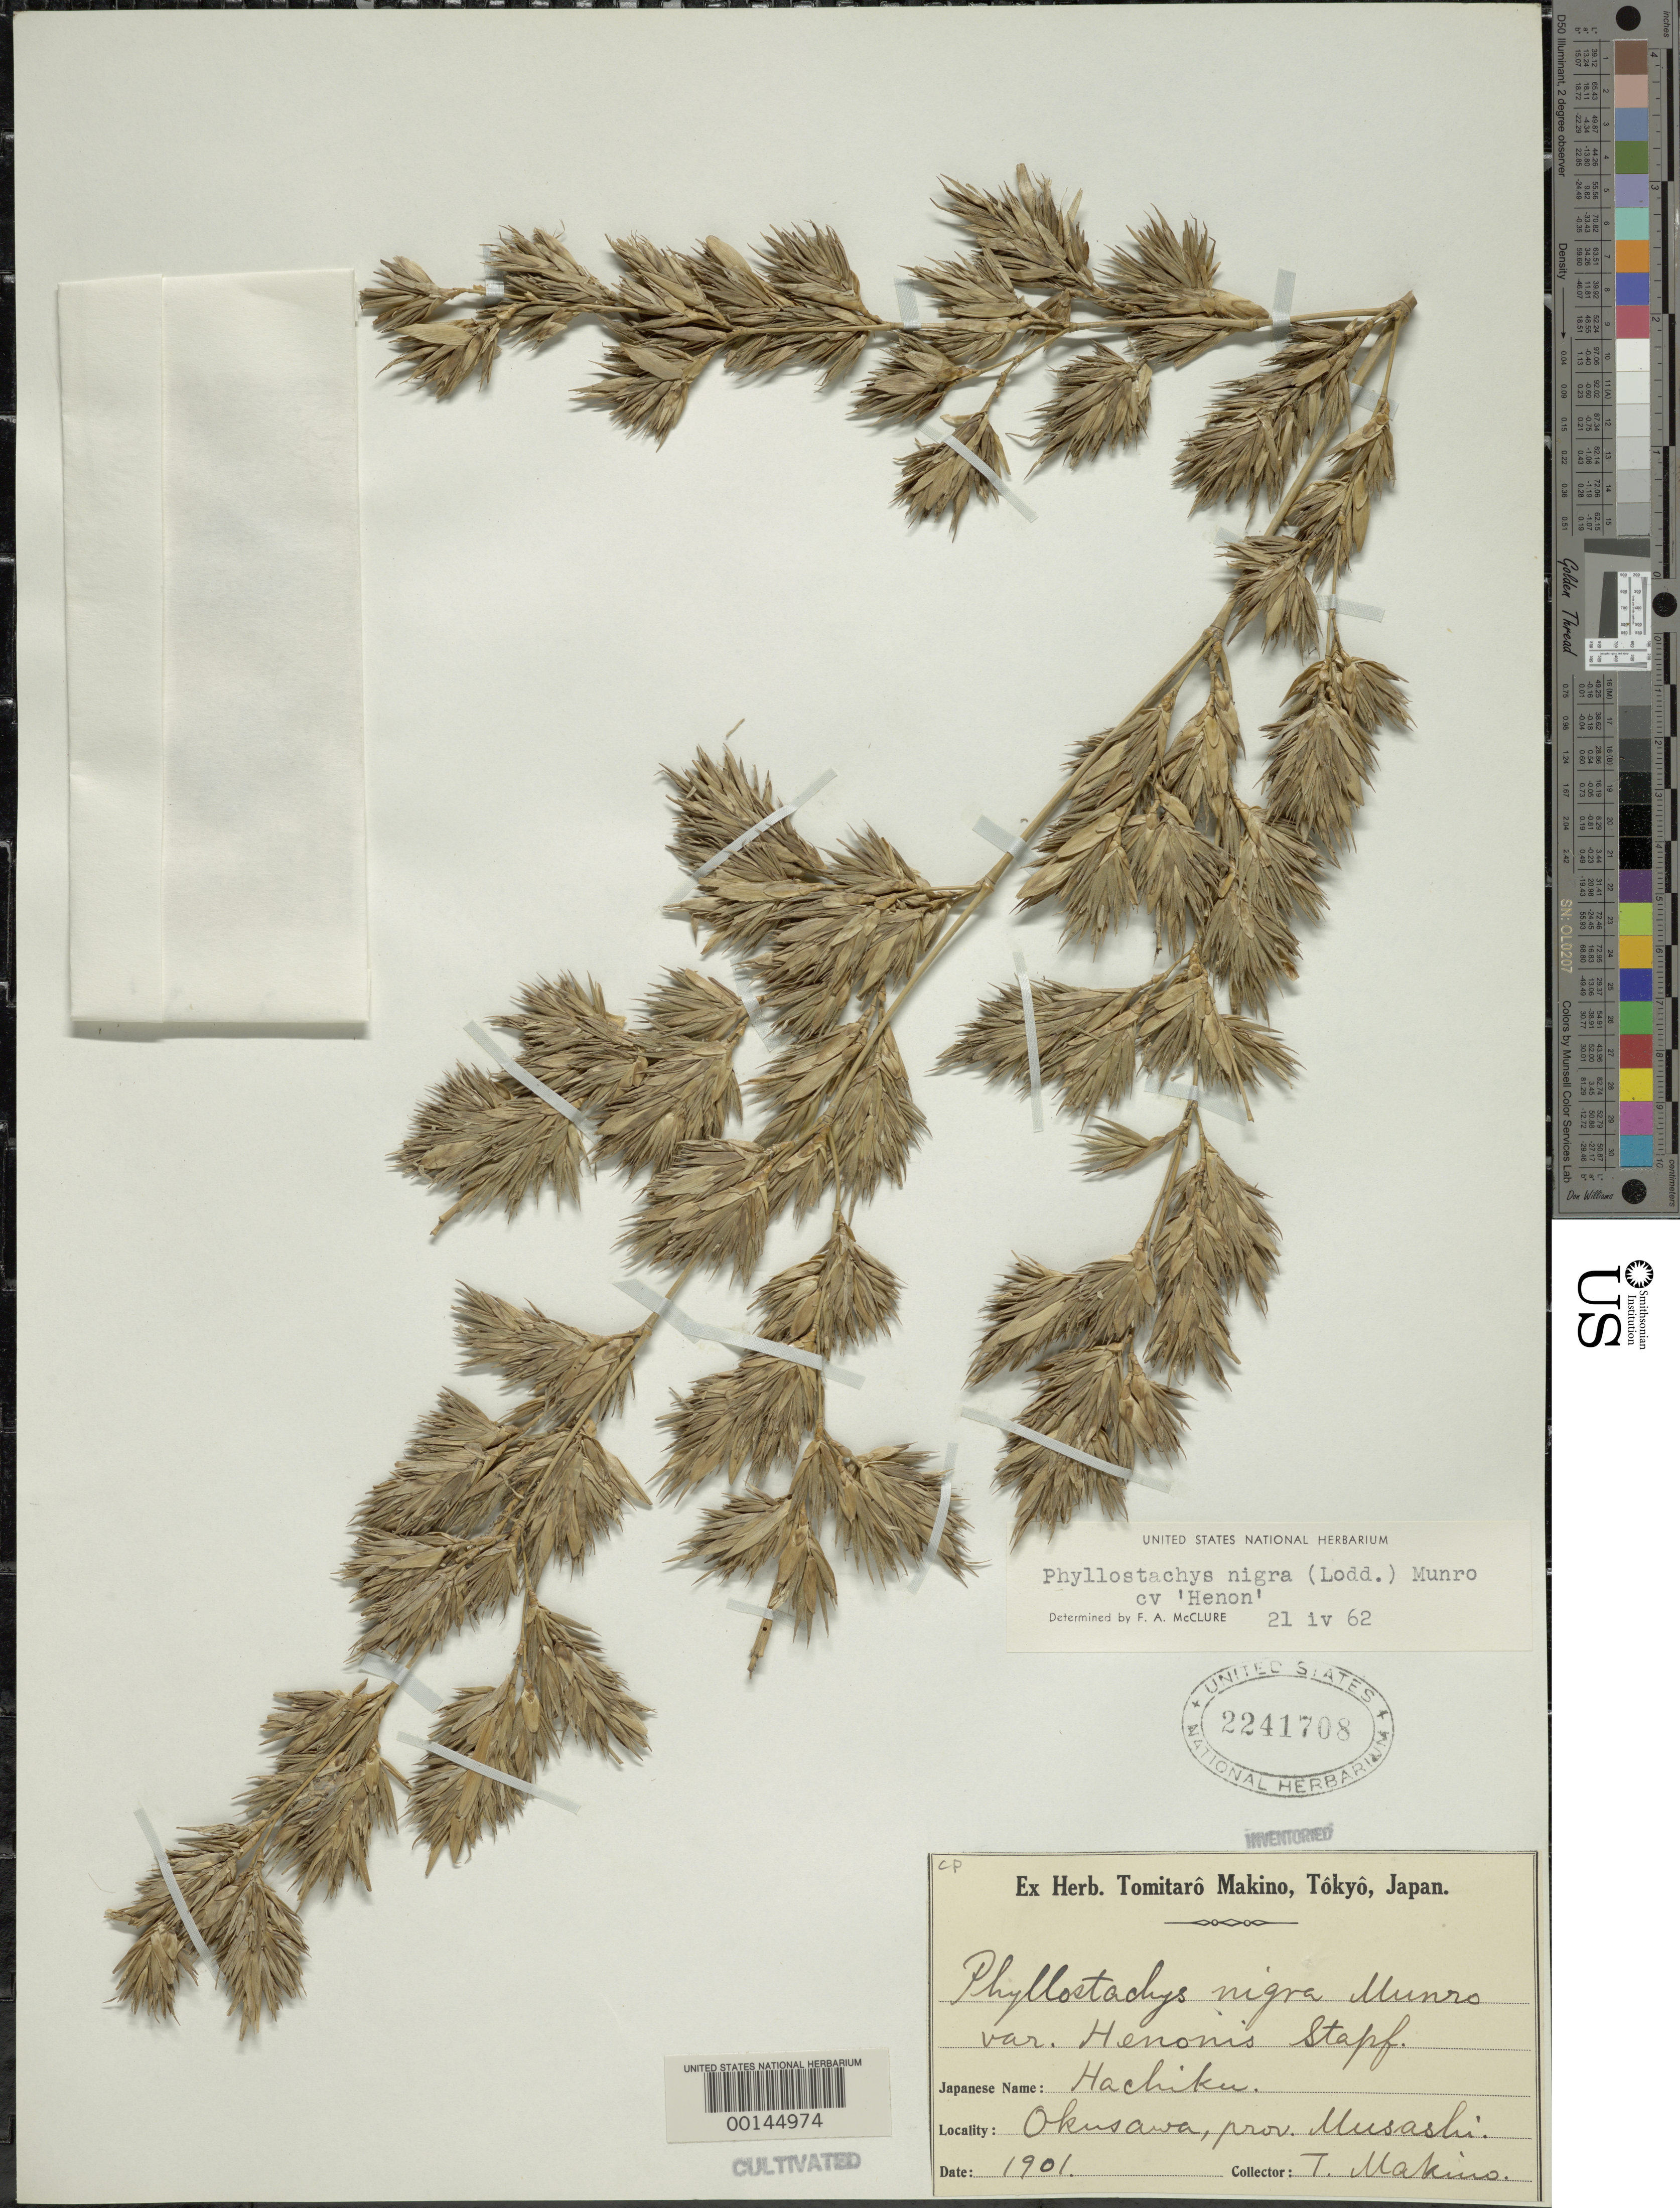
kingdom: Plantae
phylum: Tracheophyta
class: Liliopsida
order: Poales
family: Poaceae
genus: Phyllostachys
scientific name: Phyllostachys nigra var. henonis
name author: (Mitford) Stapf ex Rendle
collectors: T. Makino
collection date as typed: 1901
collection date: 1901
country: Japan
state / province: Tokyo, Federal City of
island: Honshu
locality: Okusawa, musashi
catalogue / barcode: US 2241708